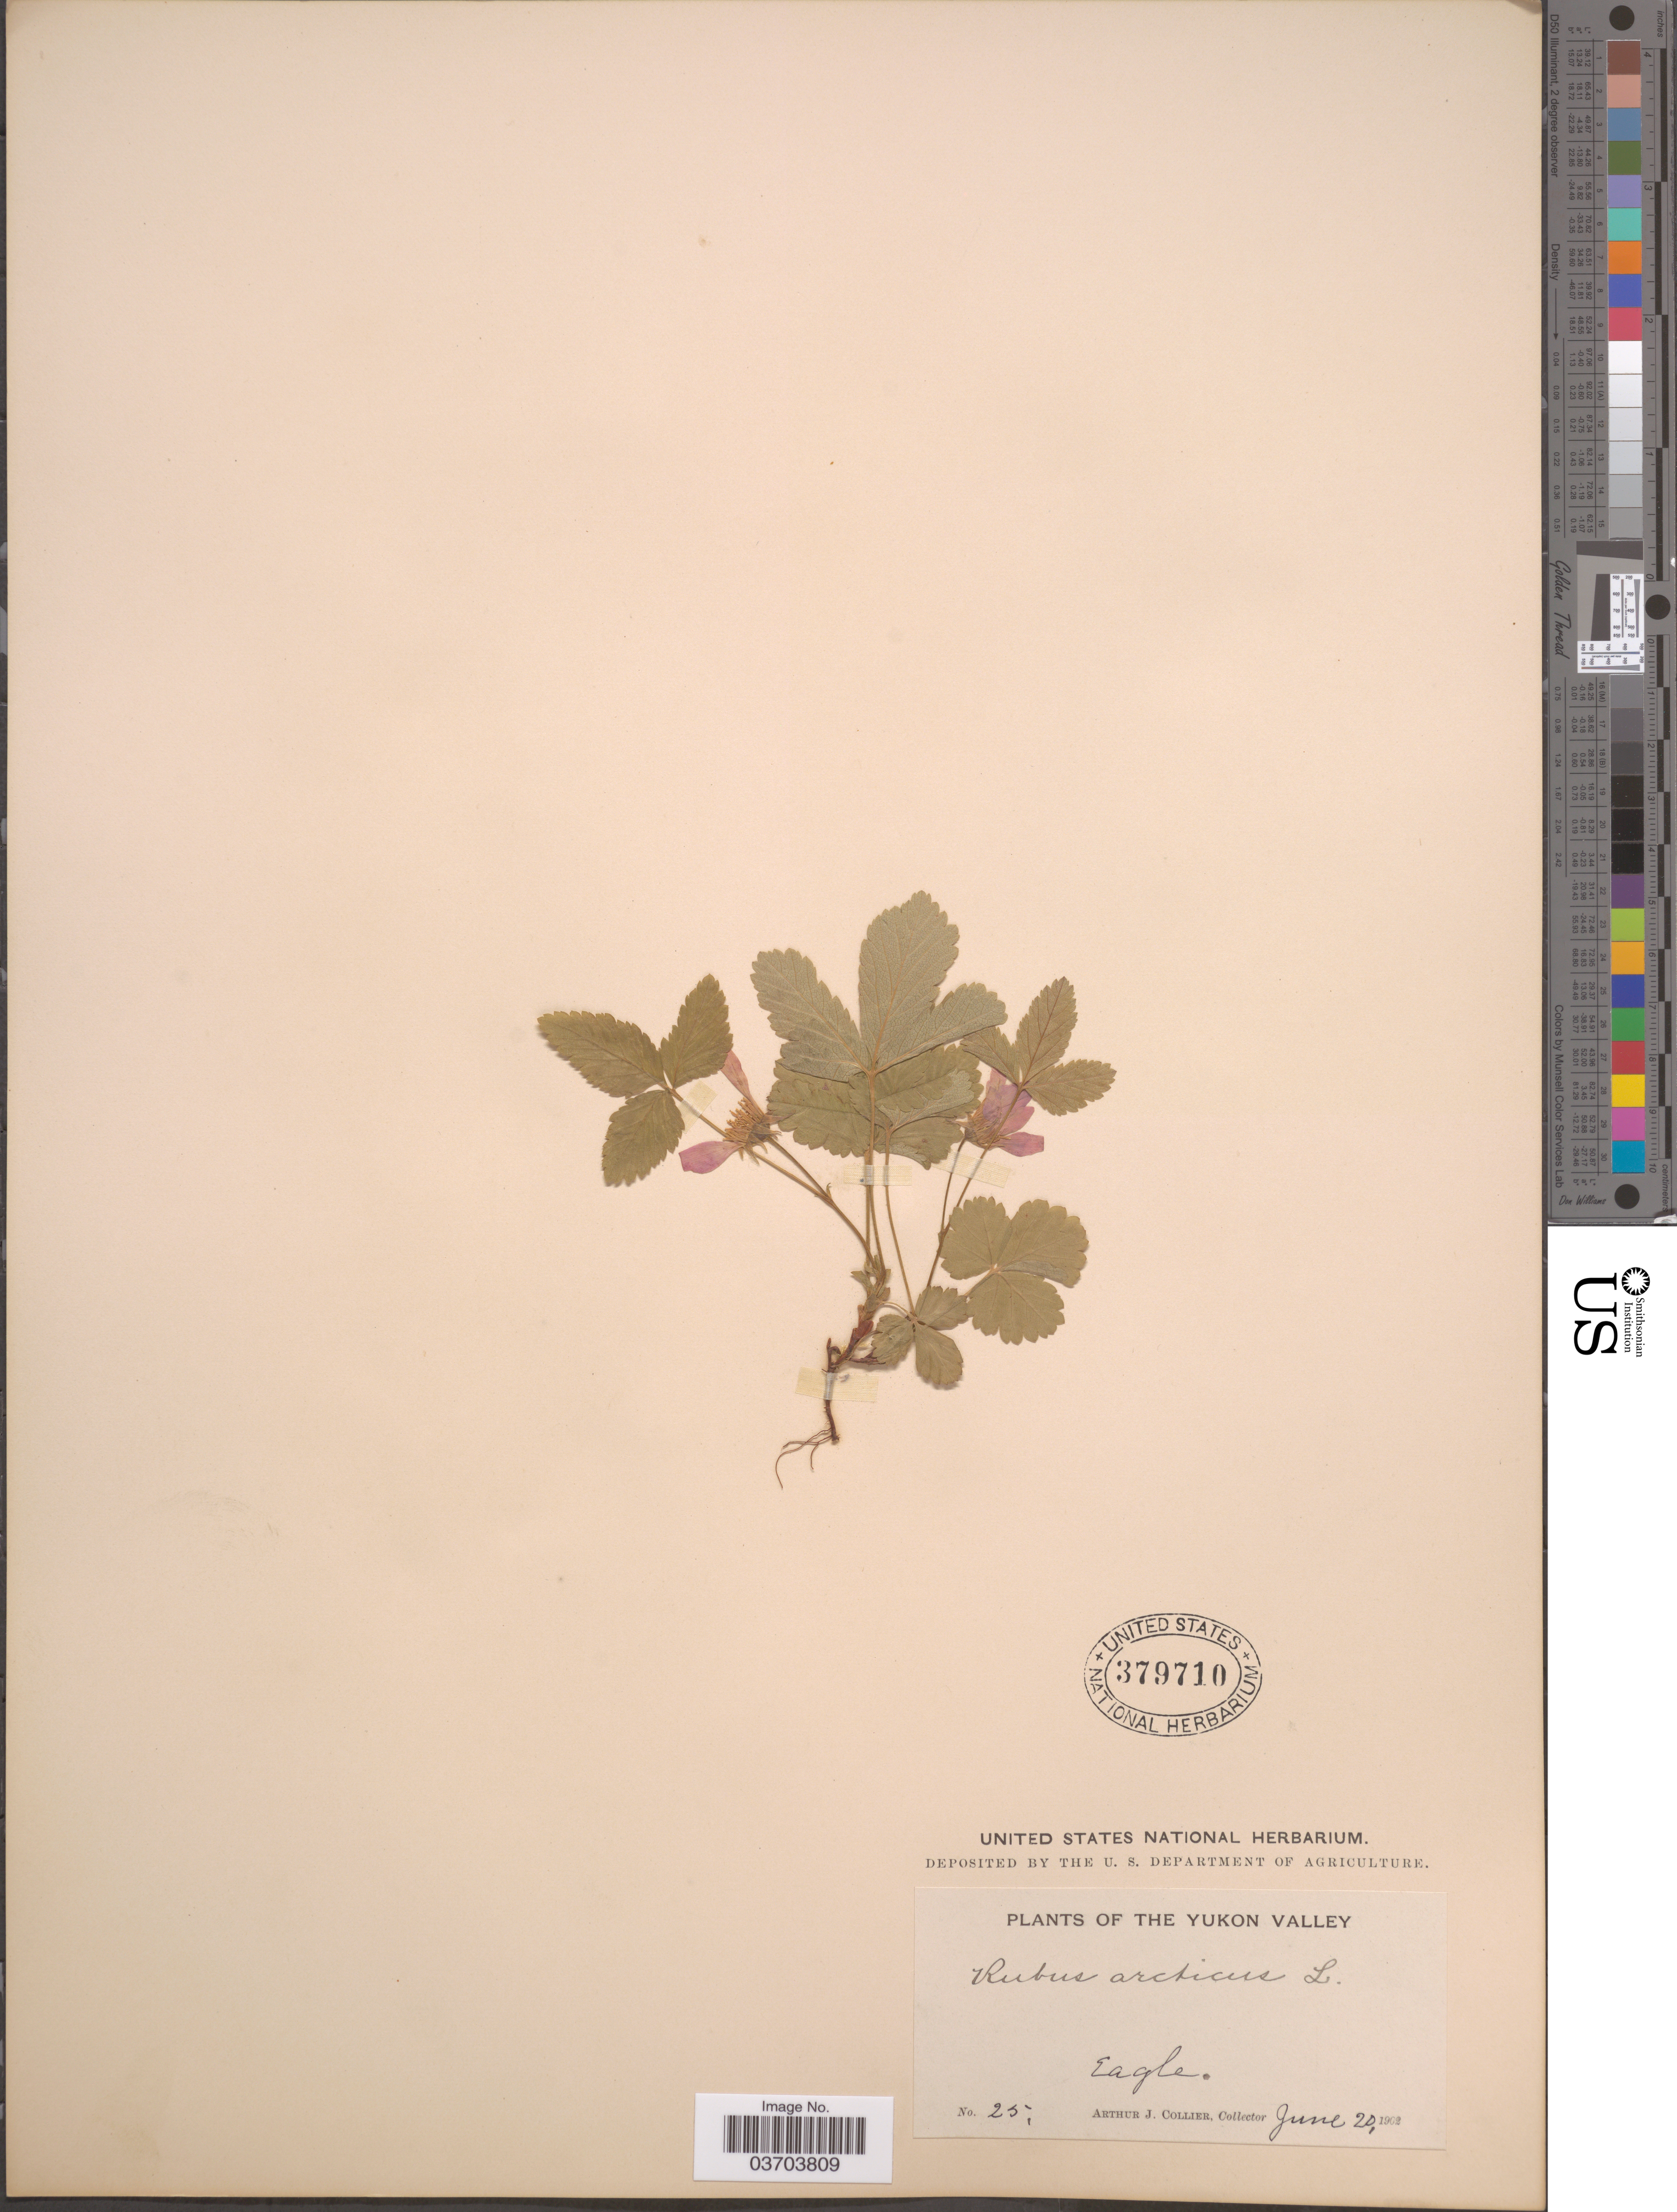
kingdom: Plantae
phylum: Tracheophyta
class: Magnoliopsida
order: Rosales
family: Rosaceae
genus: Rubus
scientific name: Rubus acaulis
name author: Michx.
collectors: A. Collier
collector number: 25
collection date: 1902-06-20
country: Canada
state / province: Yukon Territory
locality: Yukon Valley. Eagle.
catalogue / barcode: US 379710